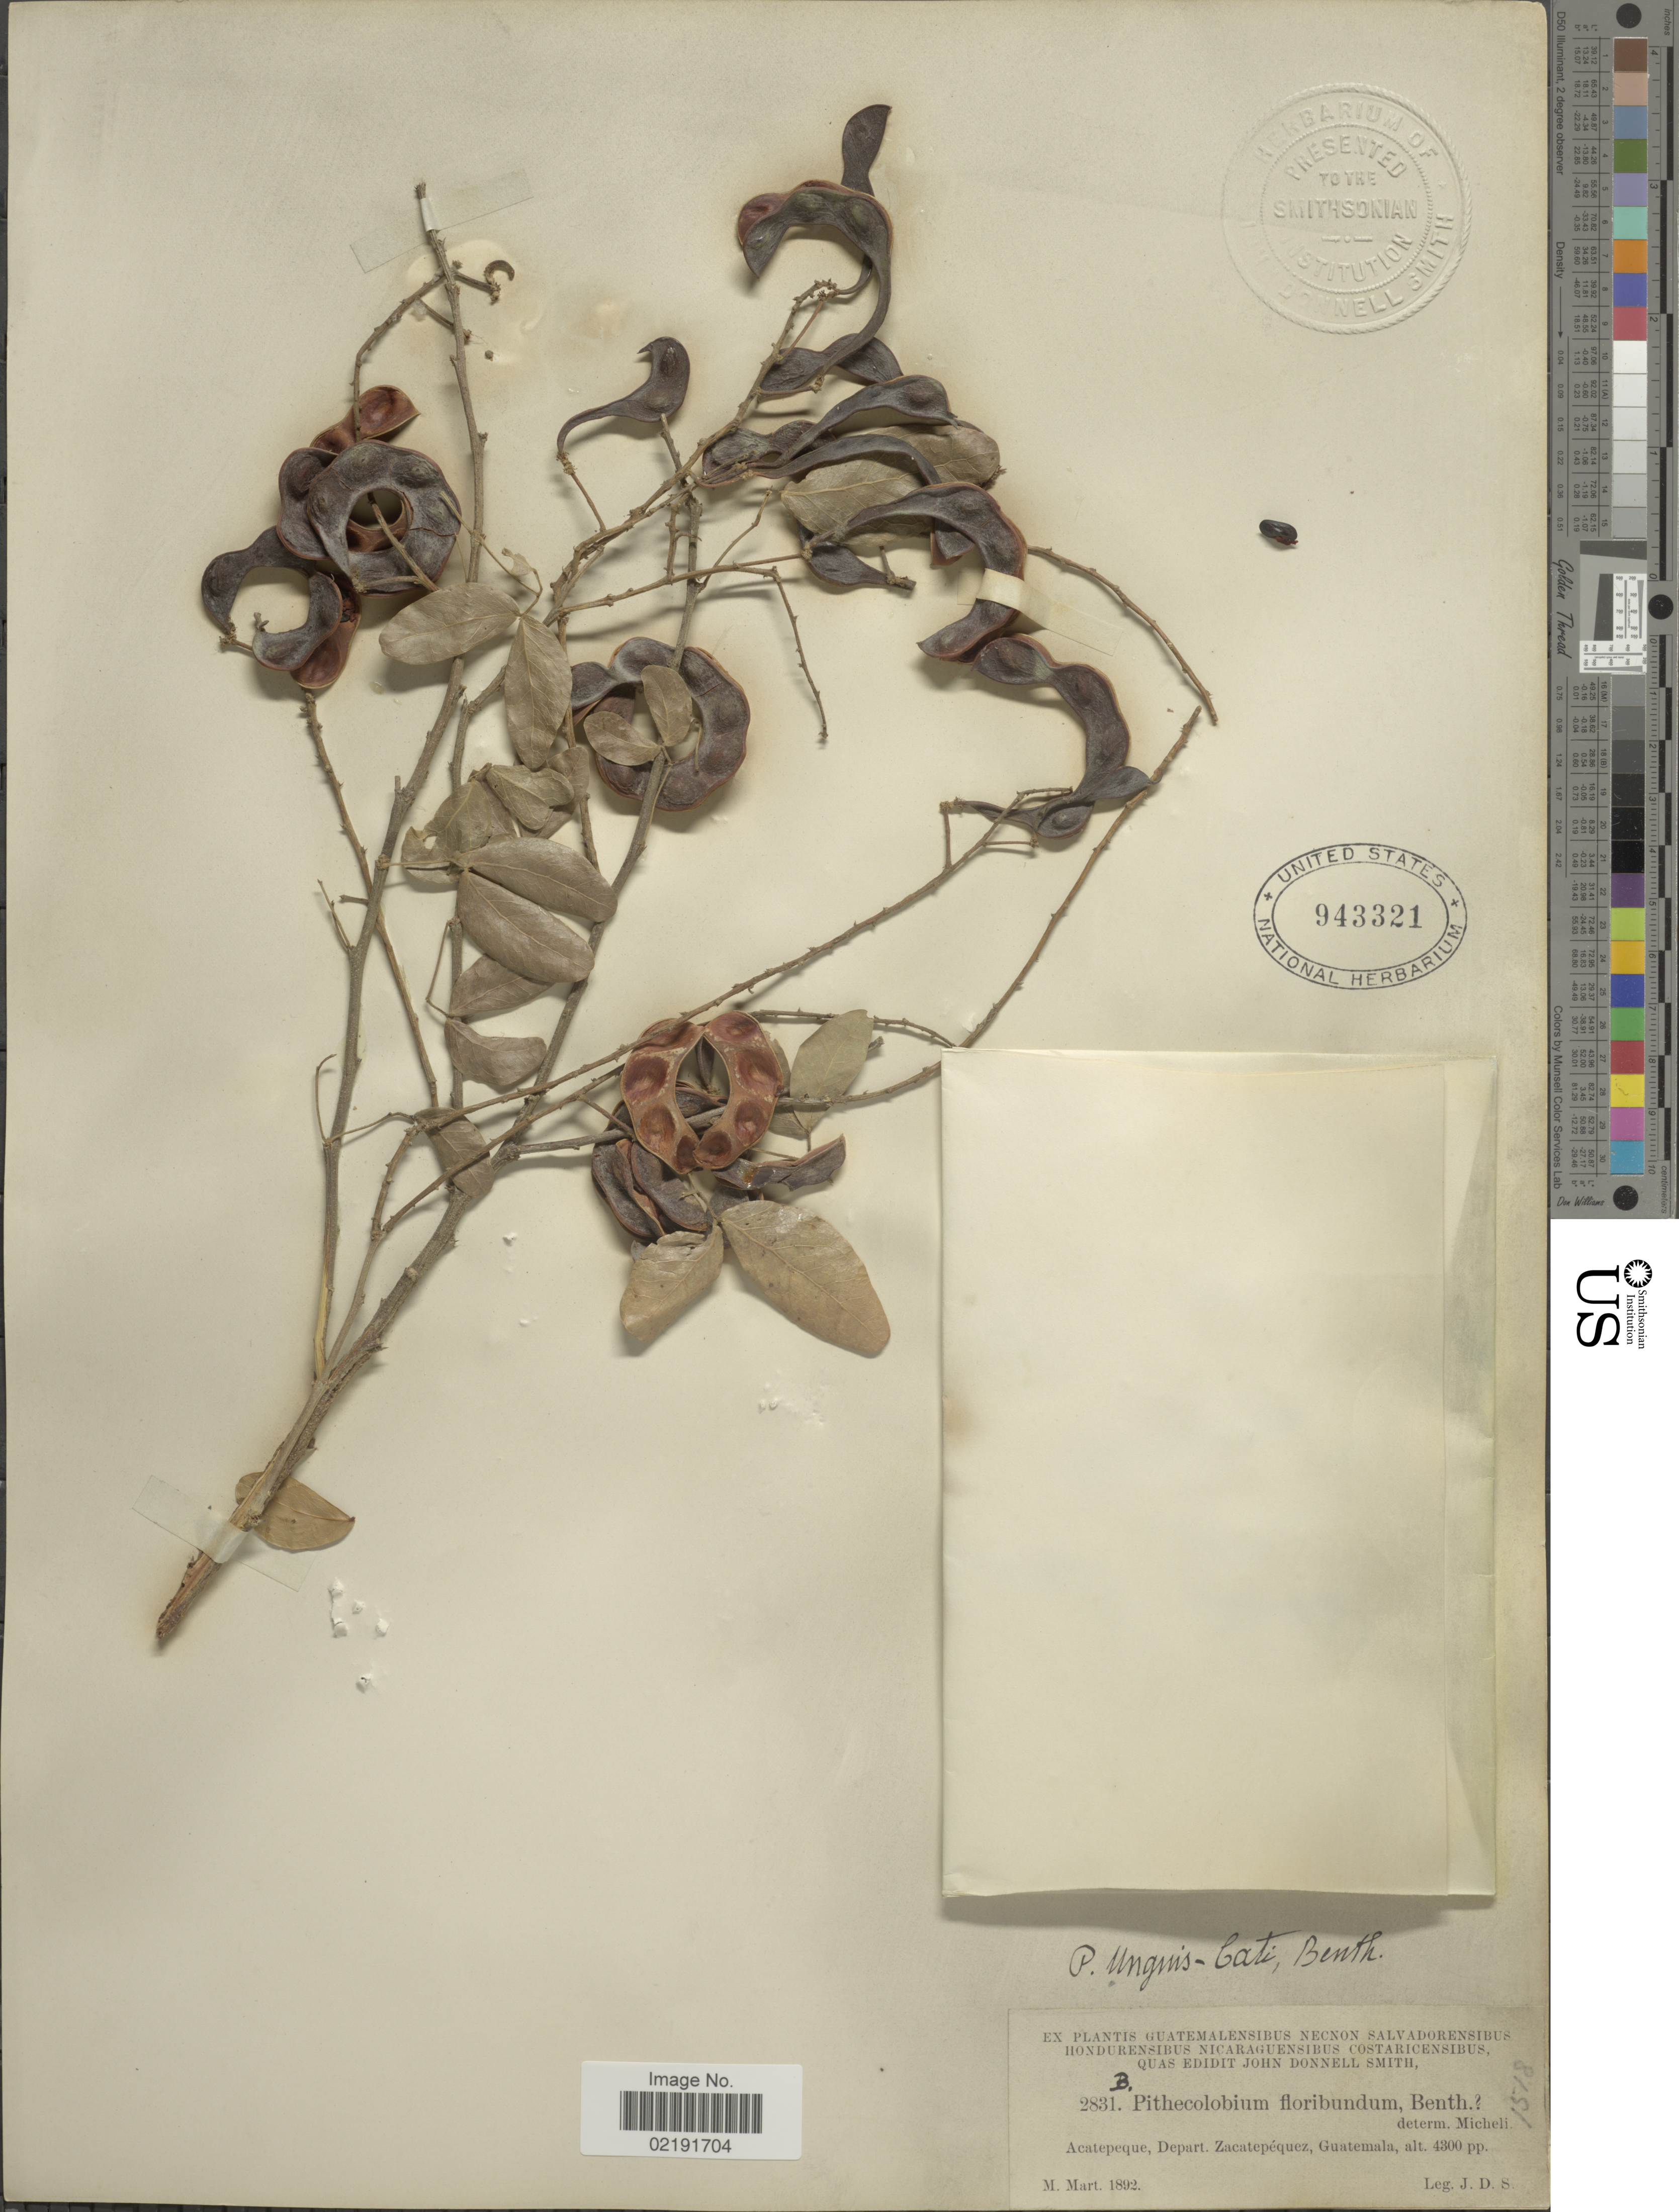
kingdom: Plantae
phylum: Tracheophyta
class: Magnoliopsida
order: Fabales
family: Fabaceae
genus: Pithecellobium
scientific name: Pithecellobium oblongum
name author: Benth.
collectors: J. Donnell Smith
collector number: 2831B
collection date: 1892-03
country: Guatemala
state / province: Sacatepéquez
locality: Acatepeque, Depart. Zacatepéquez, Guatemala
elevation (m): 1311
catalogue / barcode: US 943321